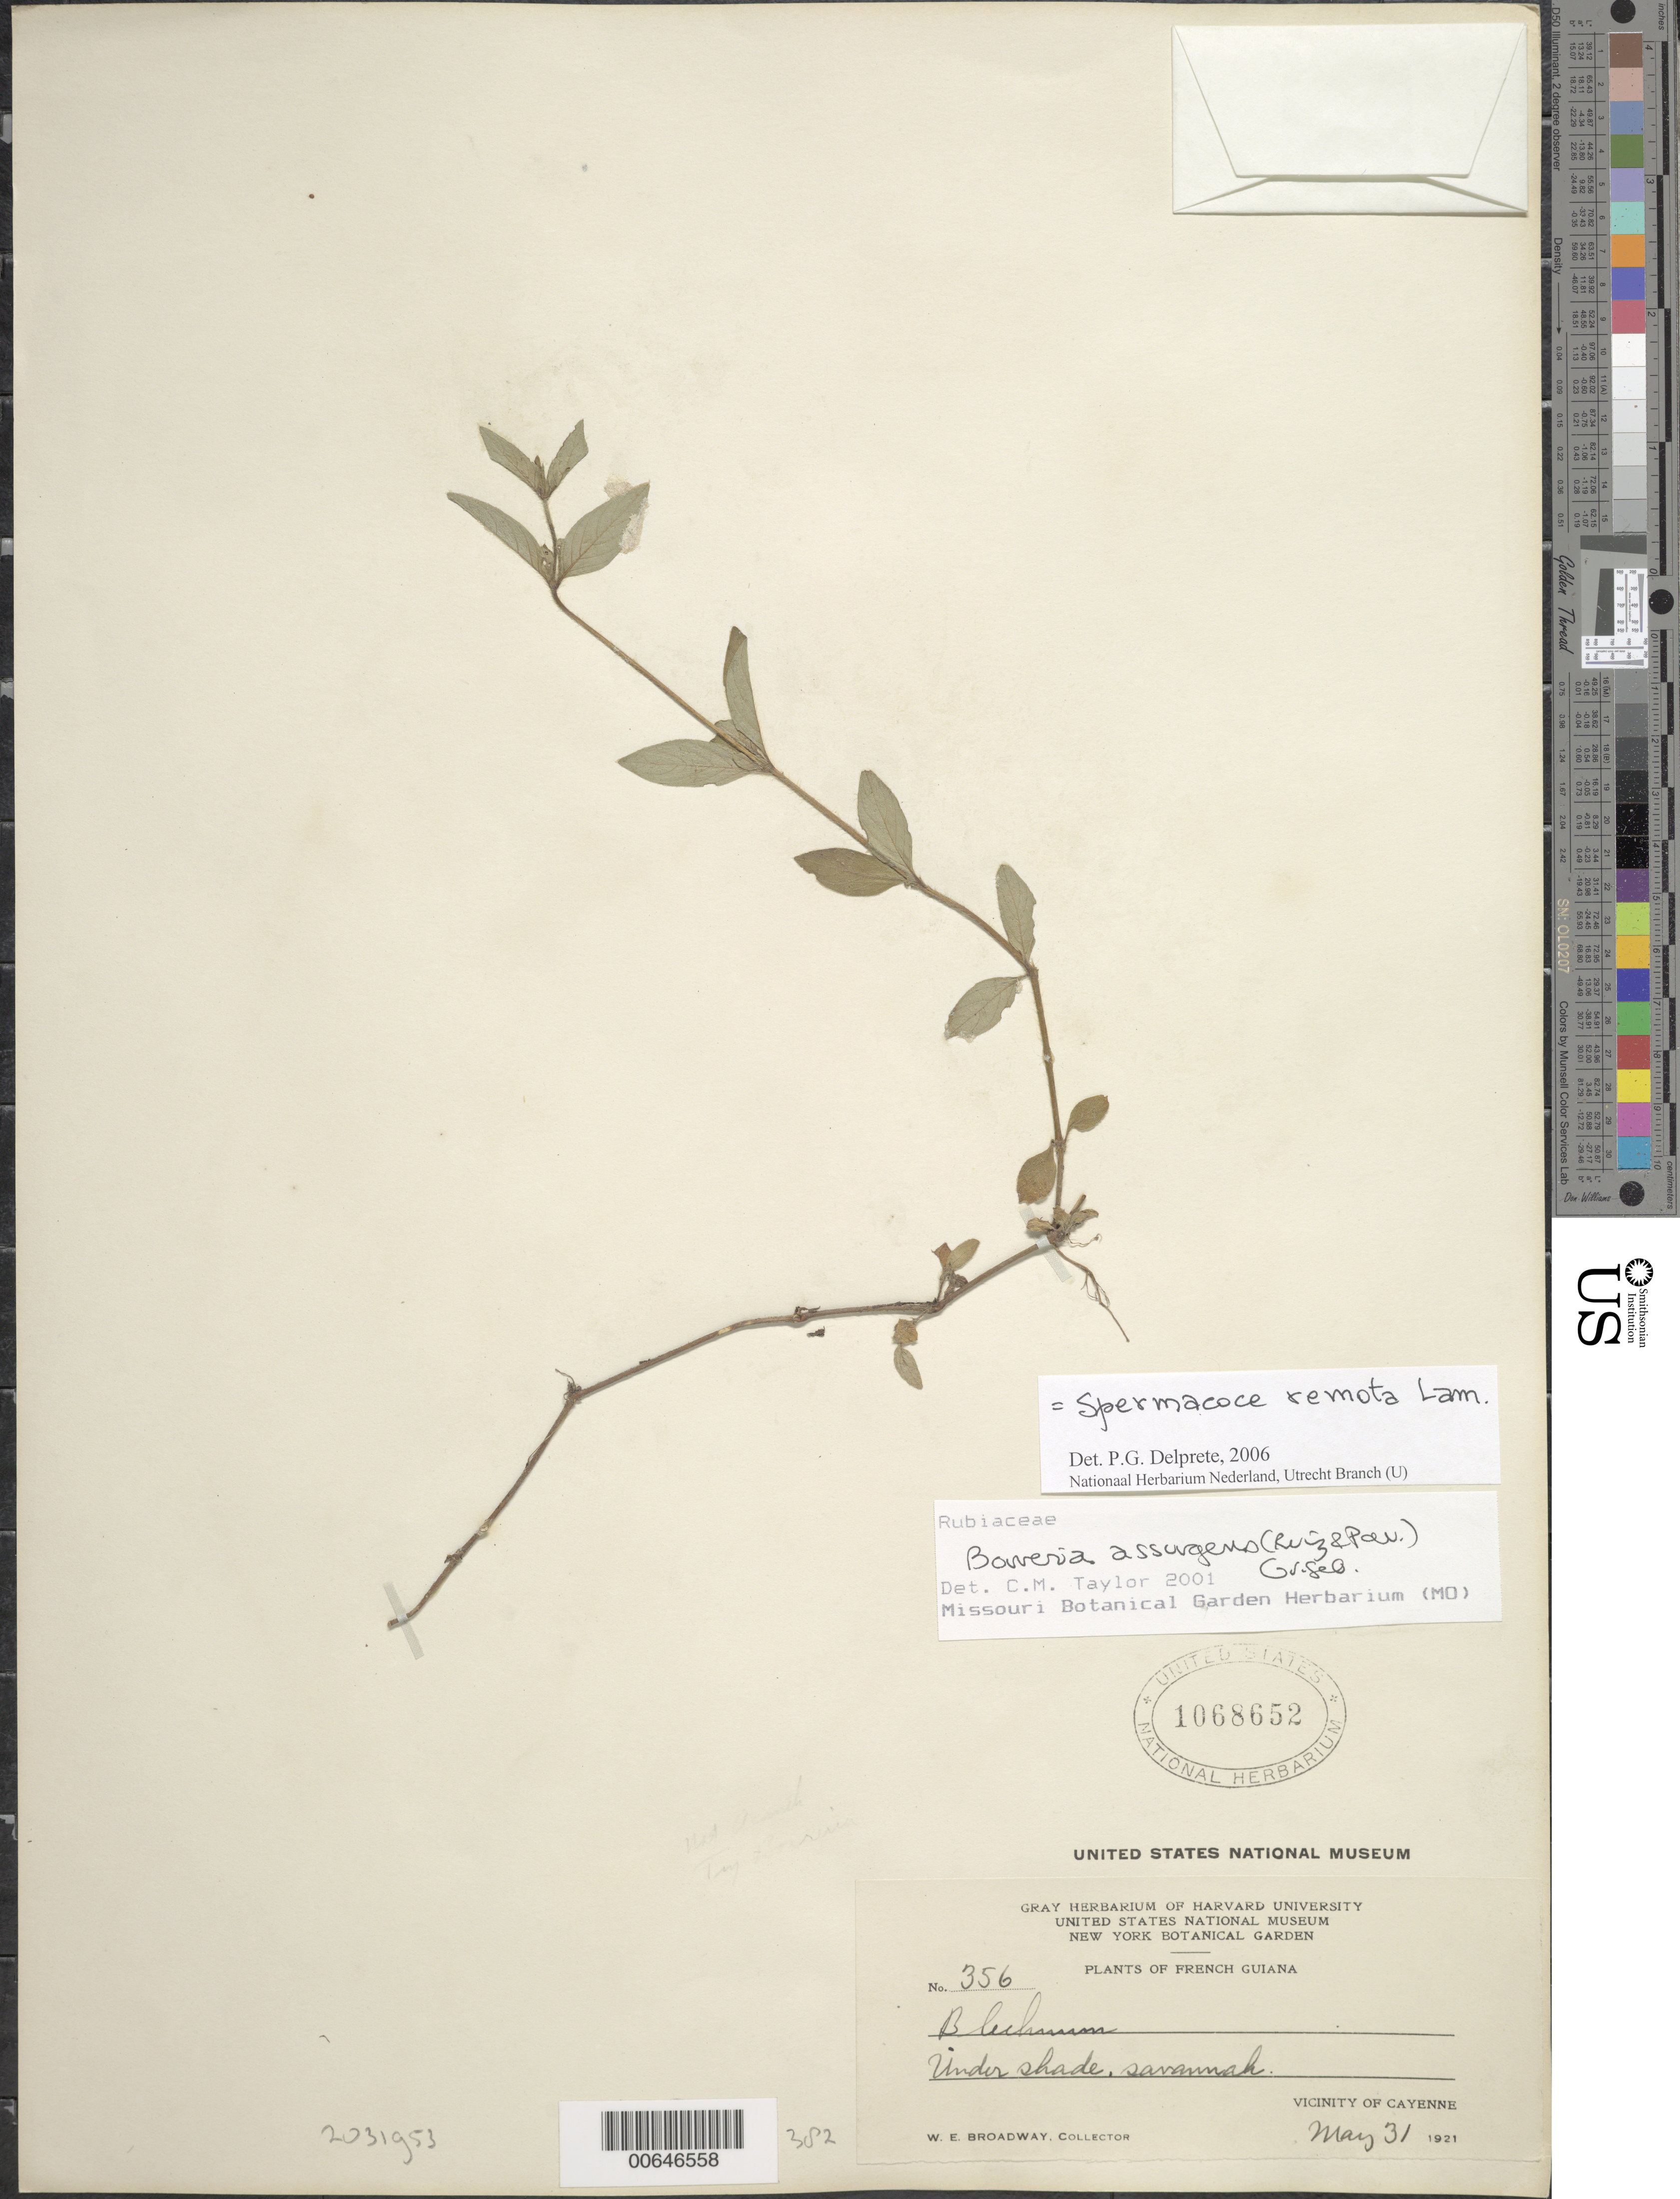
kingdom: Plantae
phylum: Tracheophyta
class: Magnoliopsida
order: Gentianales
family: Rubiaceae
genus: Spermacoce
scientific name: Spermacoce remota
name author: Lam.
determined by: Delprete, P. G., Herb. de Guyane Cay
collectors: W. E. Broadway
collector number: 356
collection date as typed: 31-May-21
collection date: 1921-05-31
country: French Guiana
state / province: Cayenne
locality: Cayenne, vic.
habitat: Under shade, savanna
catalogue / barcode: US 1068652